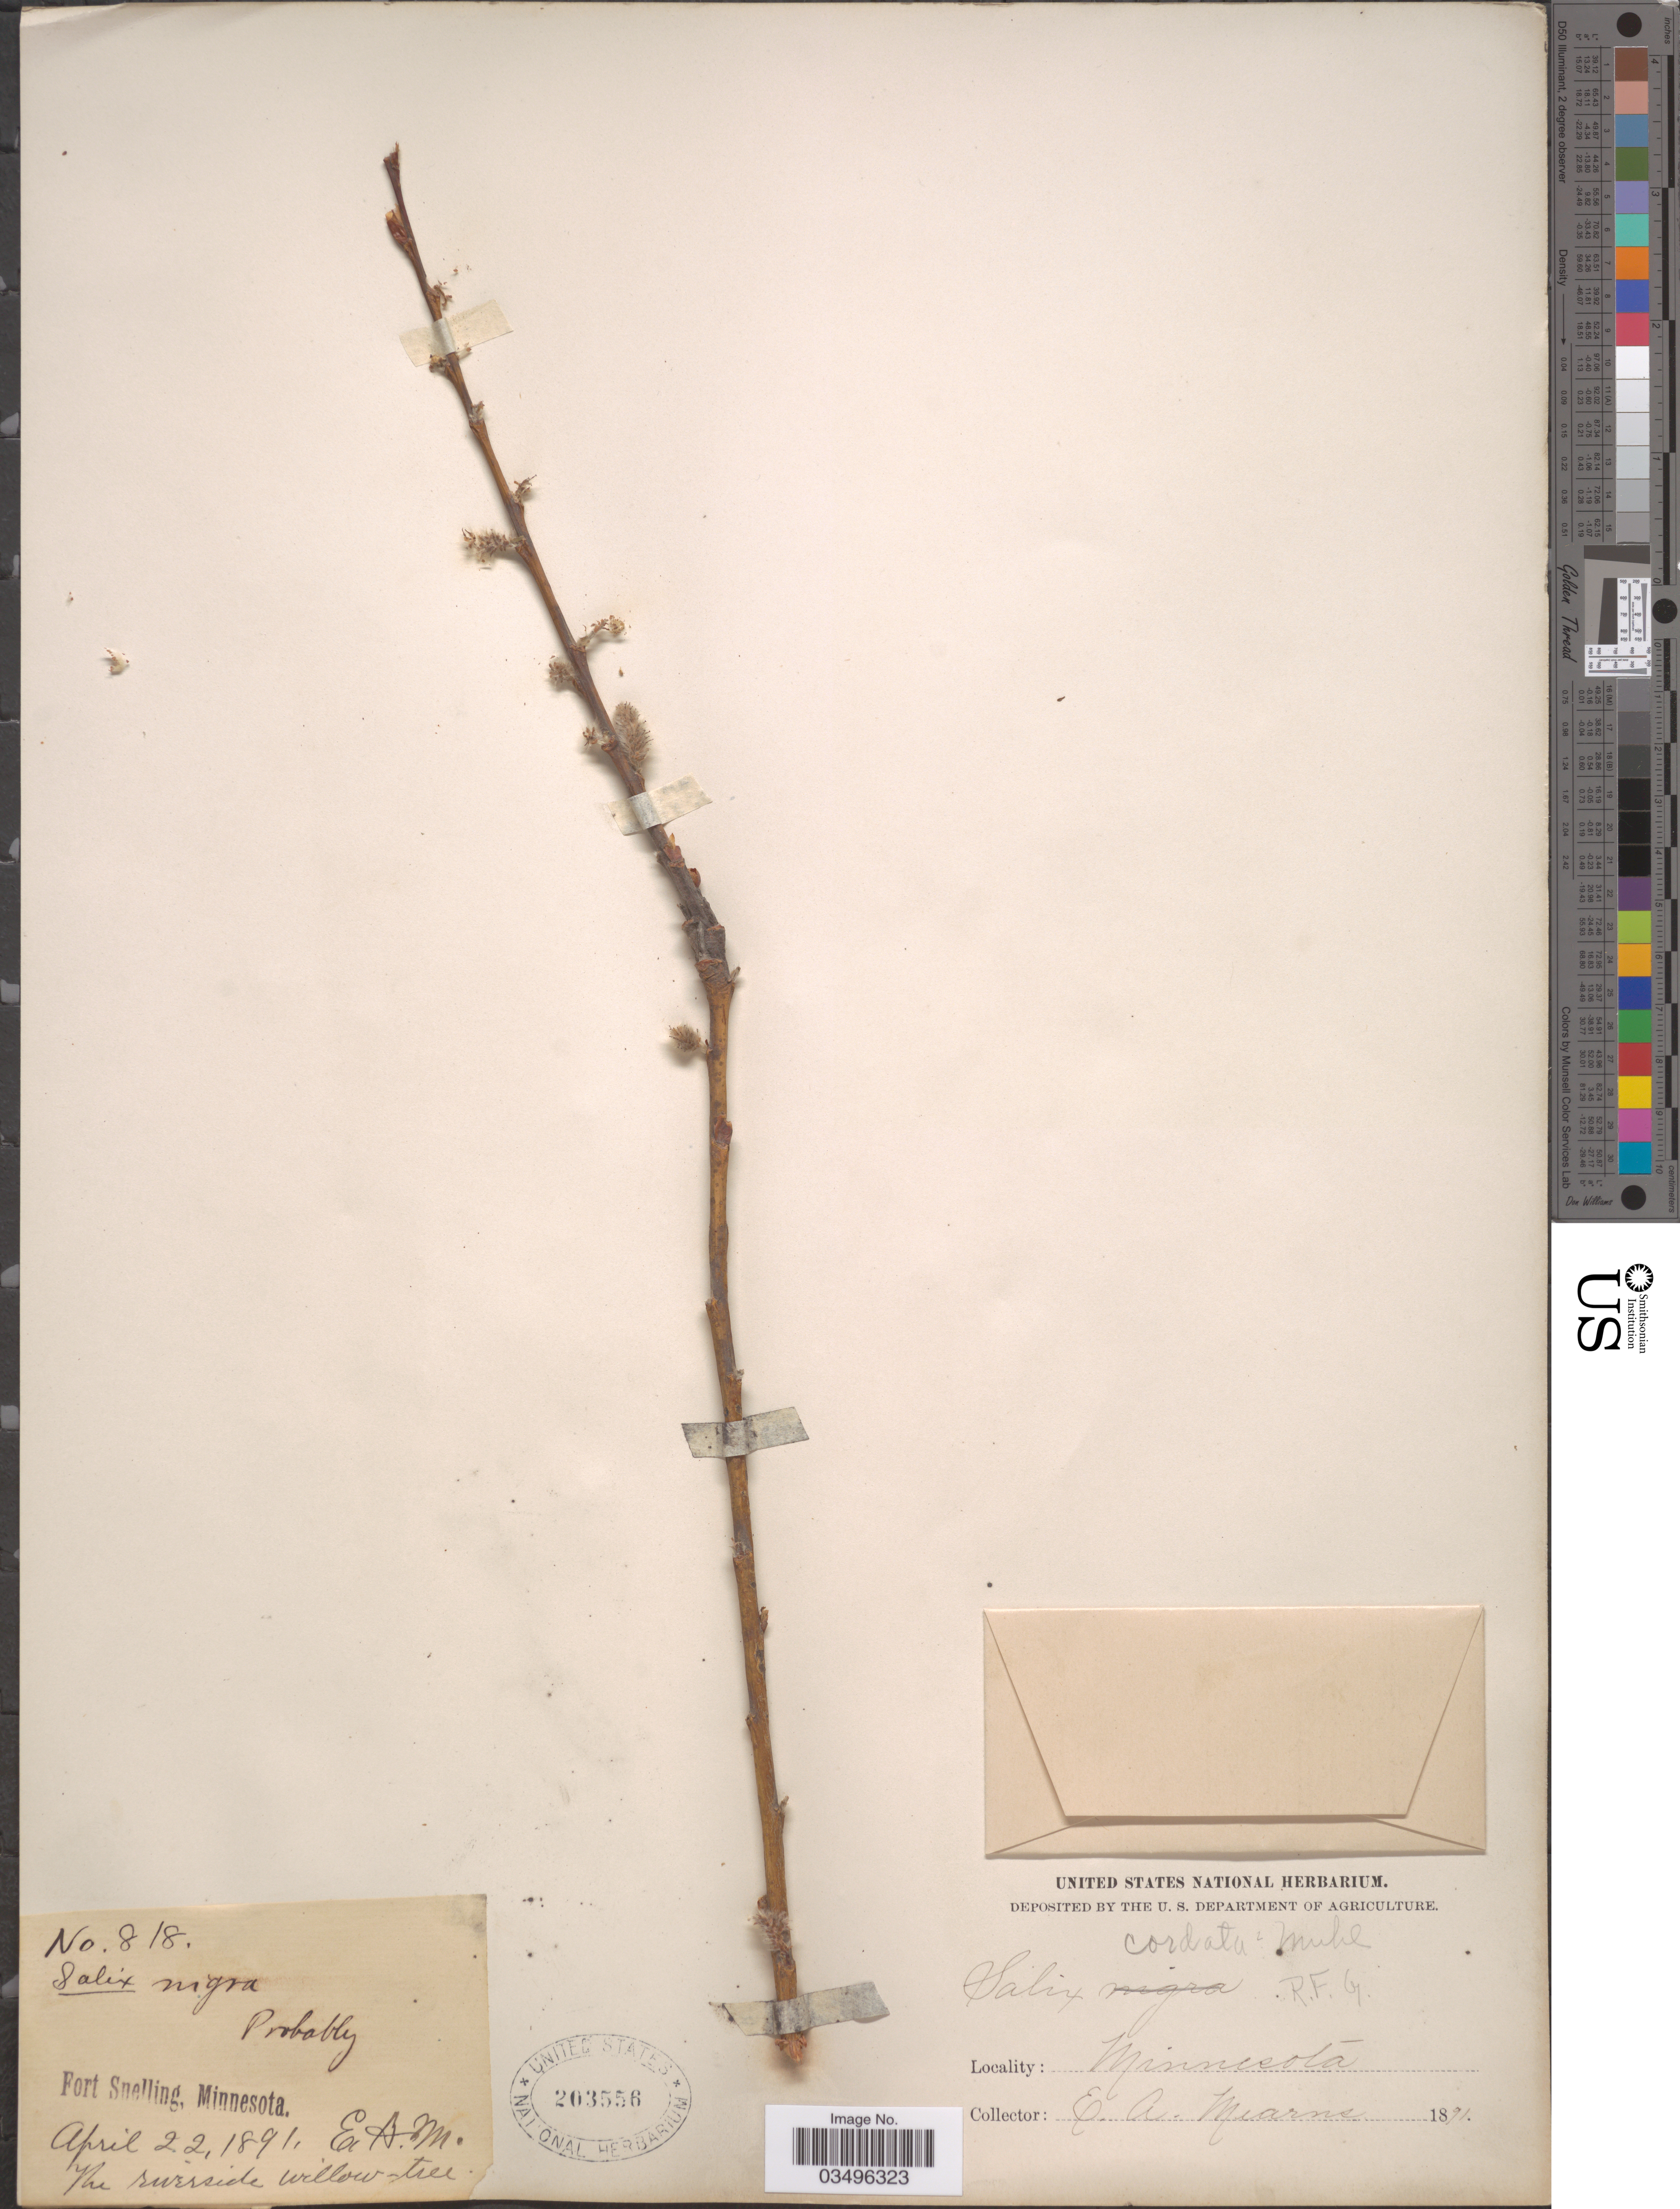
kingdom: Plantae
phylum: Tracheophyta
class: Magnoliopsida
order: Malpighiales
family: Salicaceae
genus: Salix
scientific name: Salix cordata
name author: Michx.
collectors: E. Means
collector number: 818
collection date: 1891-04-22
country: United States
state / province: Minnesota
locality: Fort Snelling.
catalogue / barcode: US 203556